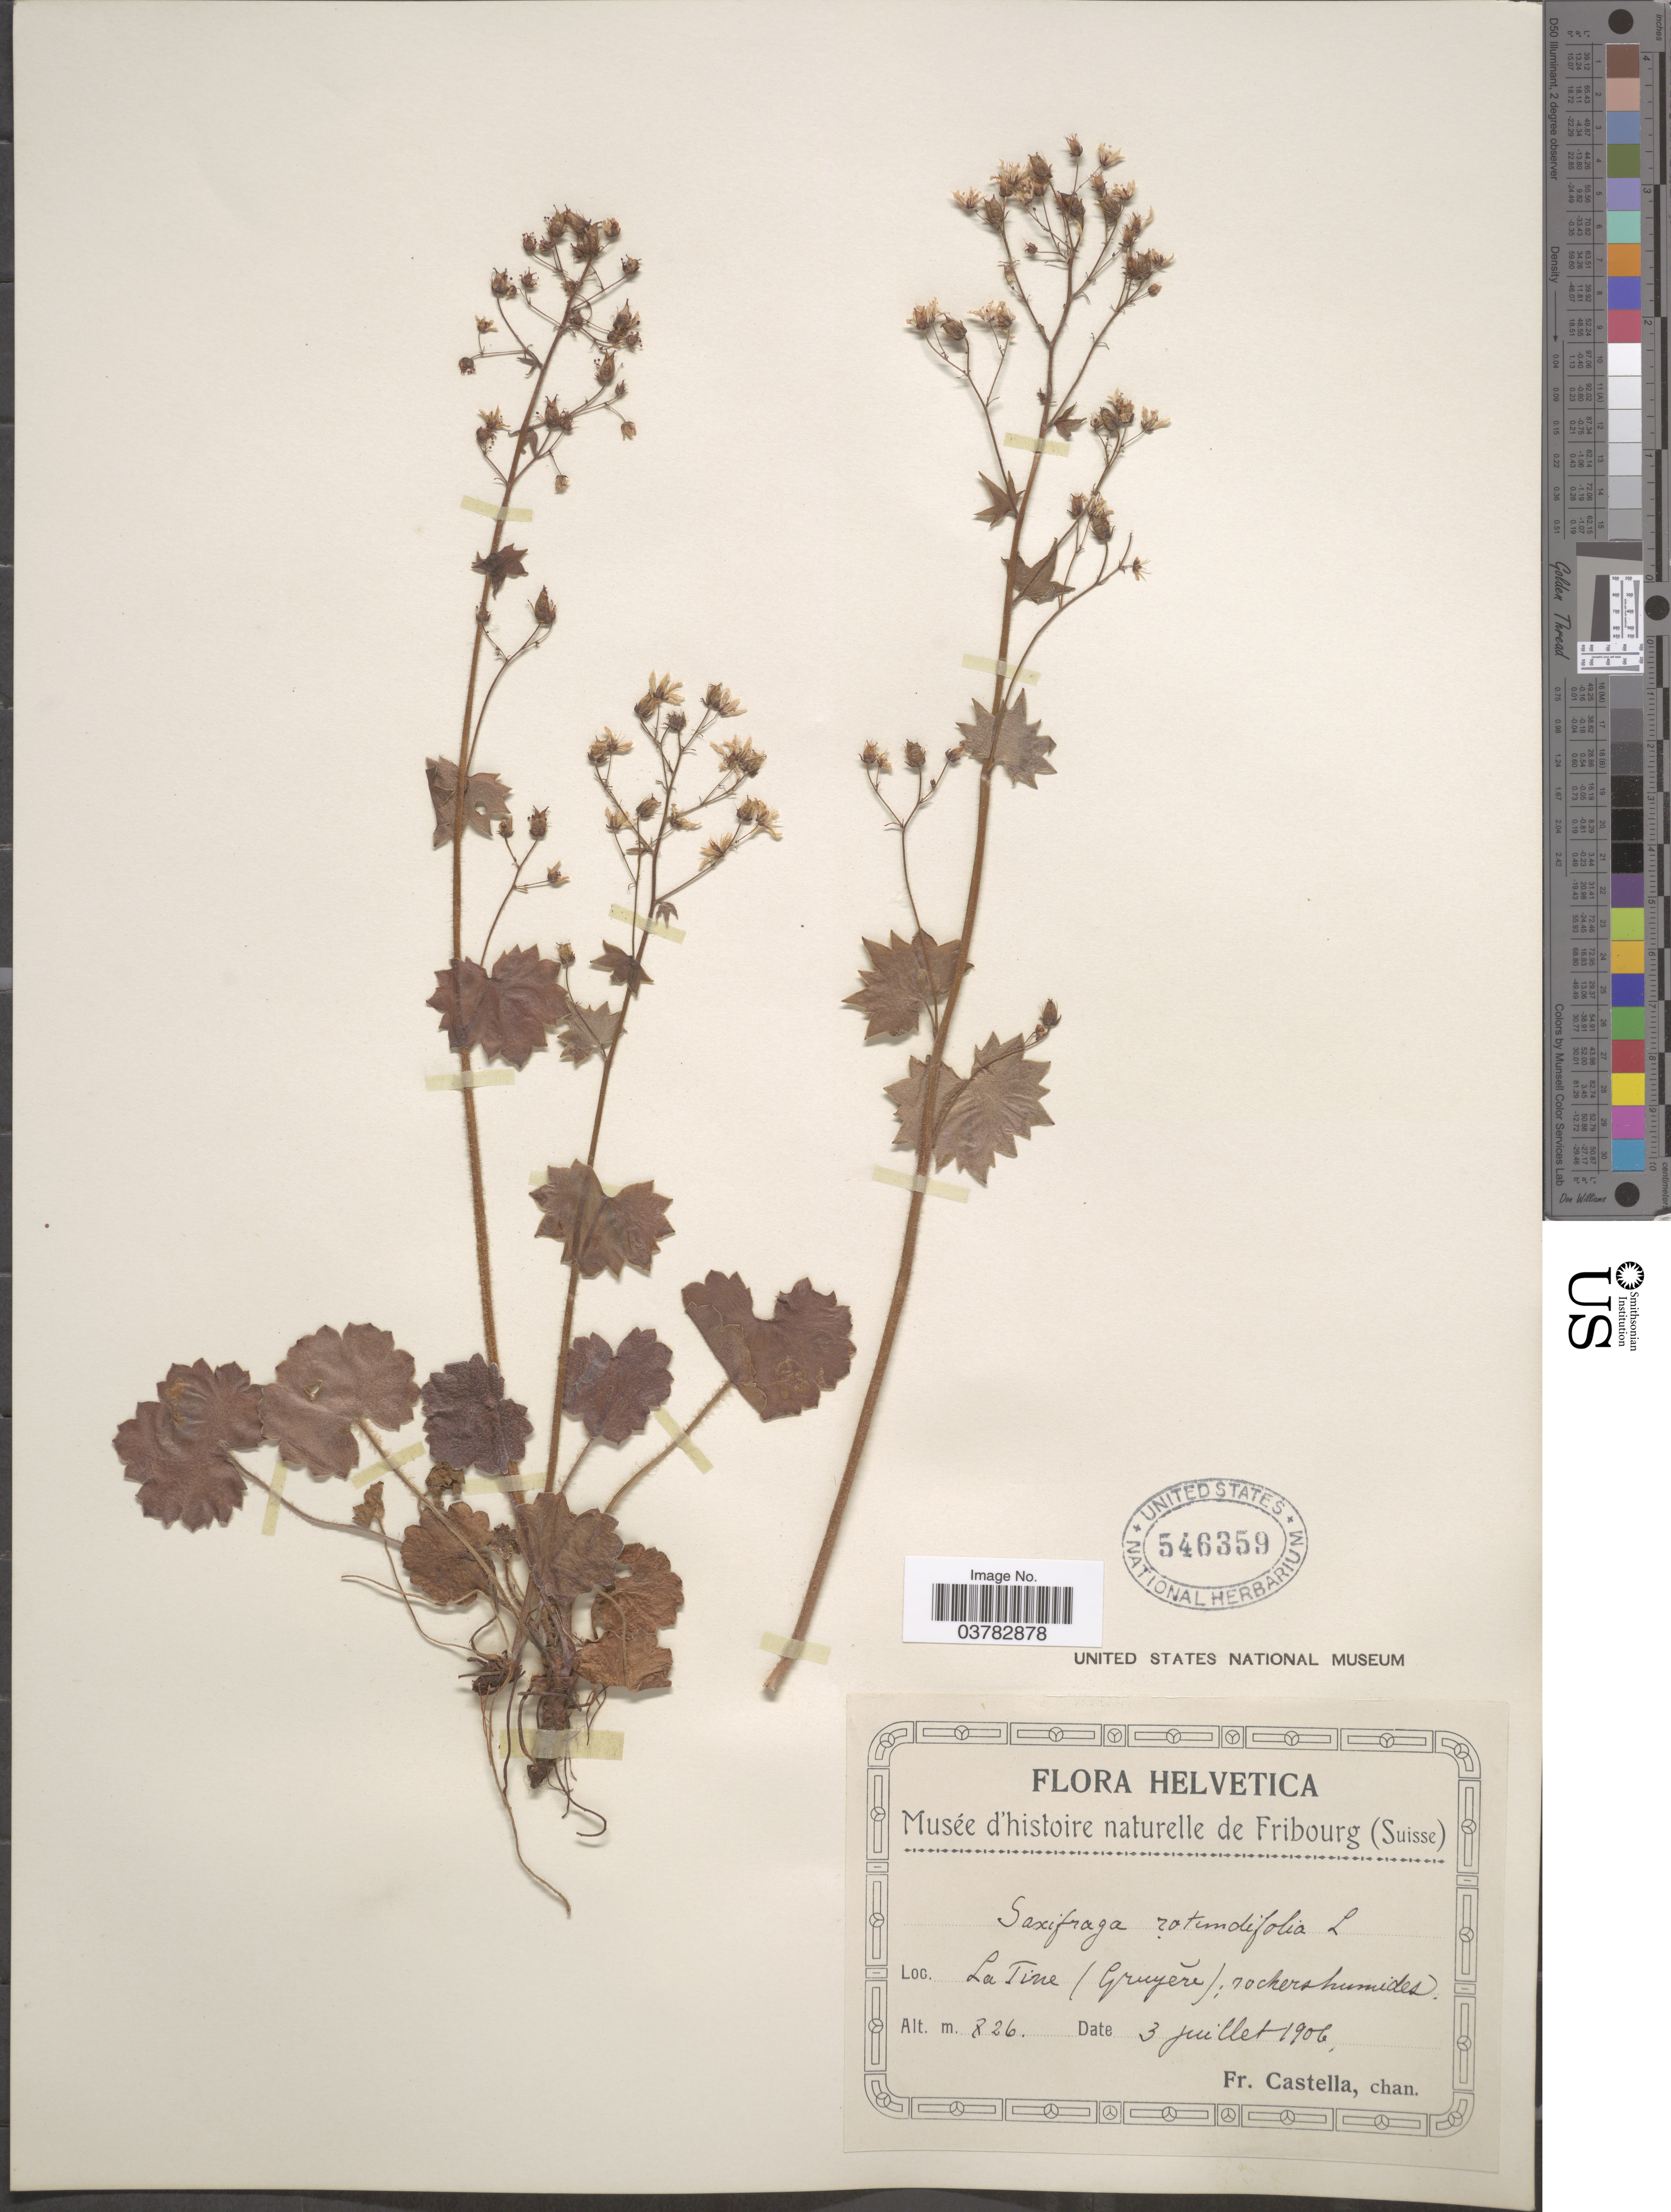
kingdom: Plantae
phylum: Tracheophyta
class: Magnoliopsida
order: Saxifragales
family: Saxifragaceae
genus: Saxifraga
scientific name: Saxifraga rotundifolia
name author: L.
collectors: Fr. Castella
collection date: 1906-07-03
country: Switzerland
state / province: Fribourg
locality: Helvetica. La Tine (Gruyêre); rochers humides.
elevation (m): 826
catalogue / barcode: US 546359